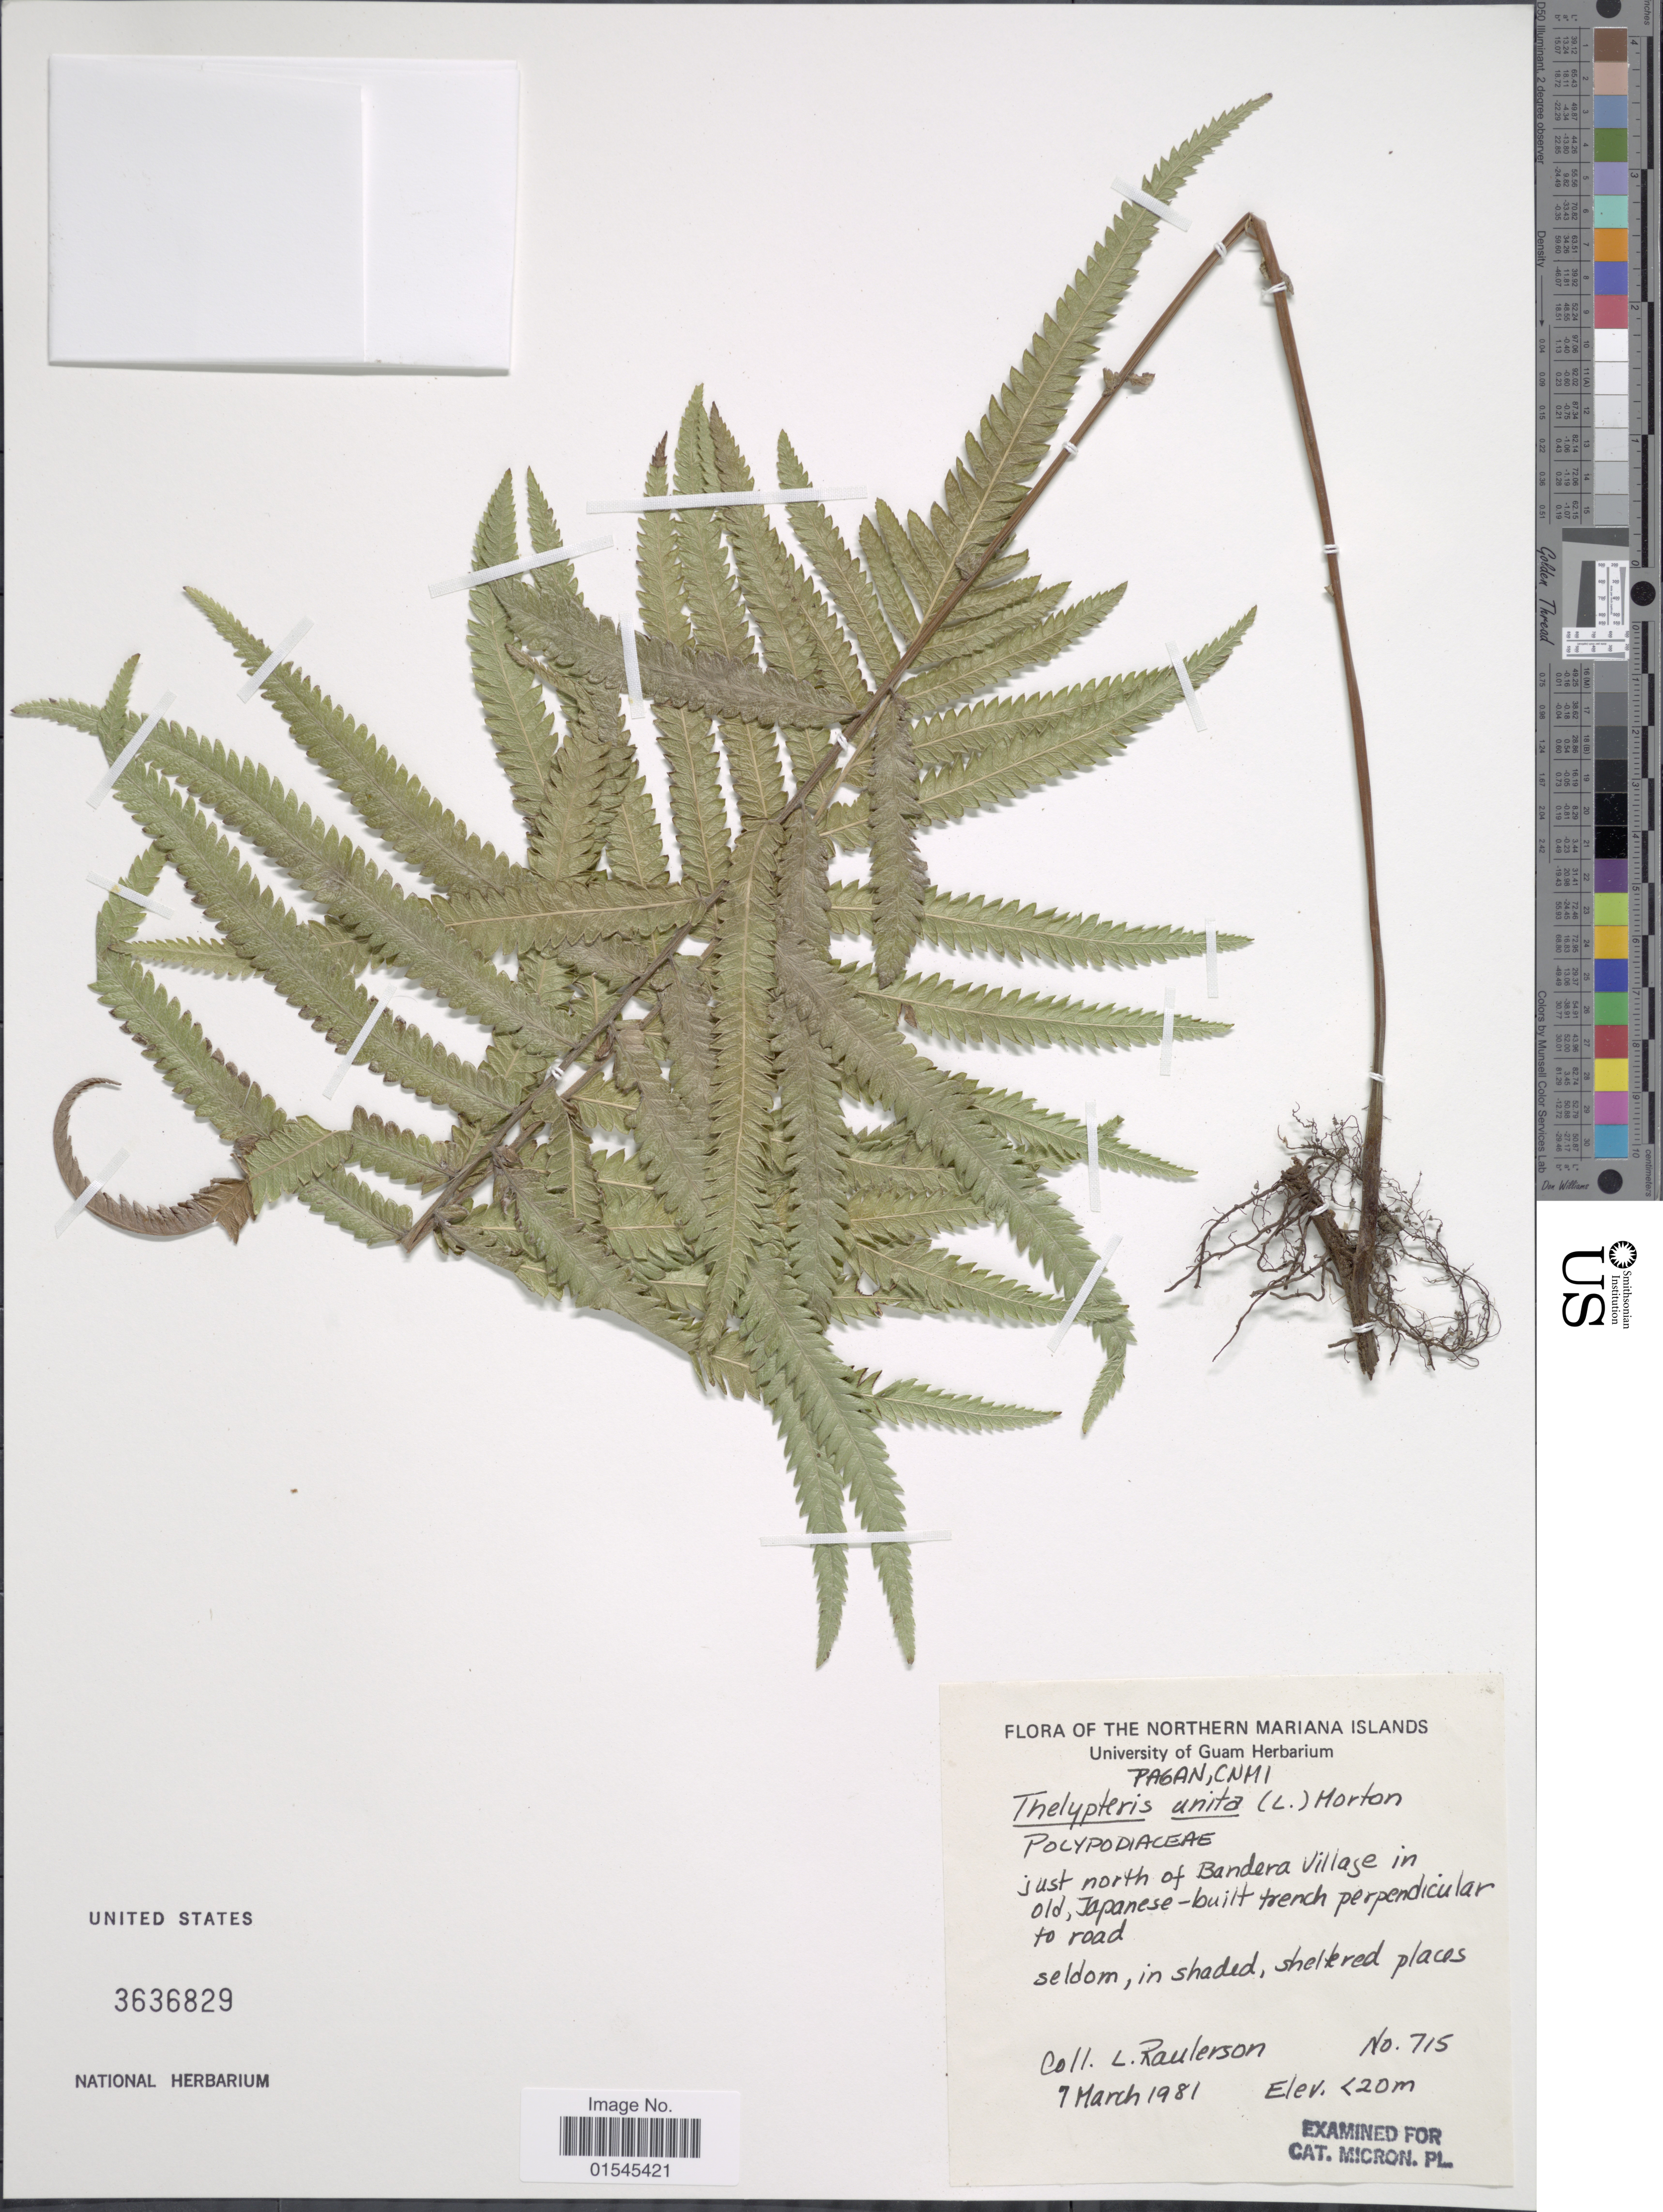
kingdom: Plantae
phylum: Tracheophyta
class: Polypodiopsida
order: Polypodiales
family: Thelypteridaceae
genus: Sphaerostephanos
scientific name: Sphaerostephanos unitus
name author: (L.) Holttum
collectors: L. Raulerson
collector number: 715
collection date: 1981-03-07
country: Northern Mariana Islands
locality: the Northern Mariana Islands. Pagan, CNMI. just north of Bandera Village in old, Japanese-built trench perpendicular to road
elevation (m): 20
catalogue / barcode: US 3636829